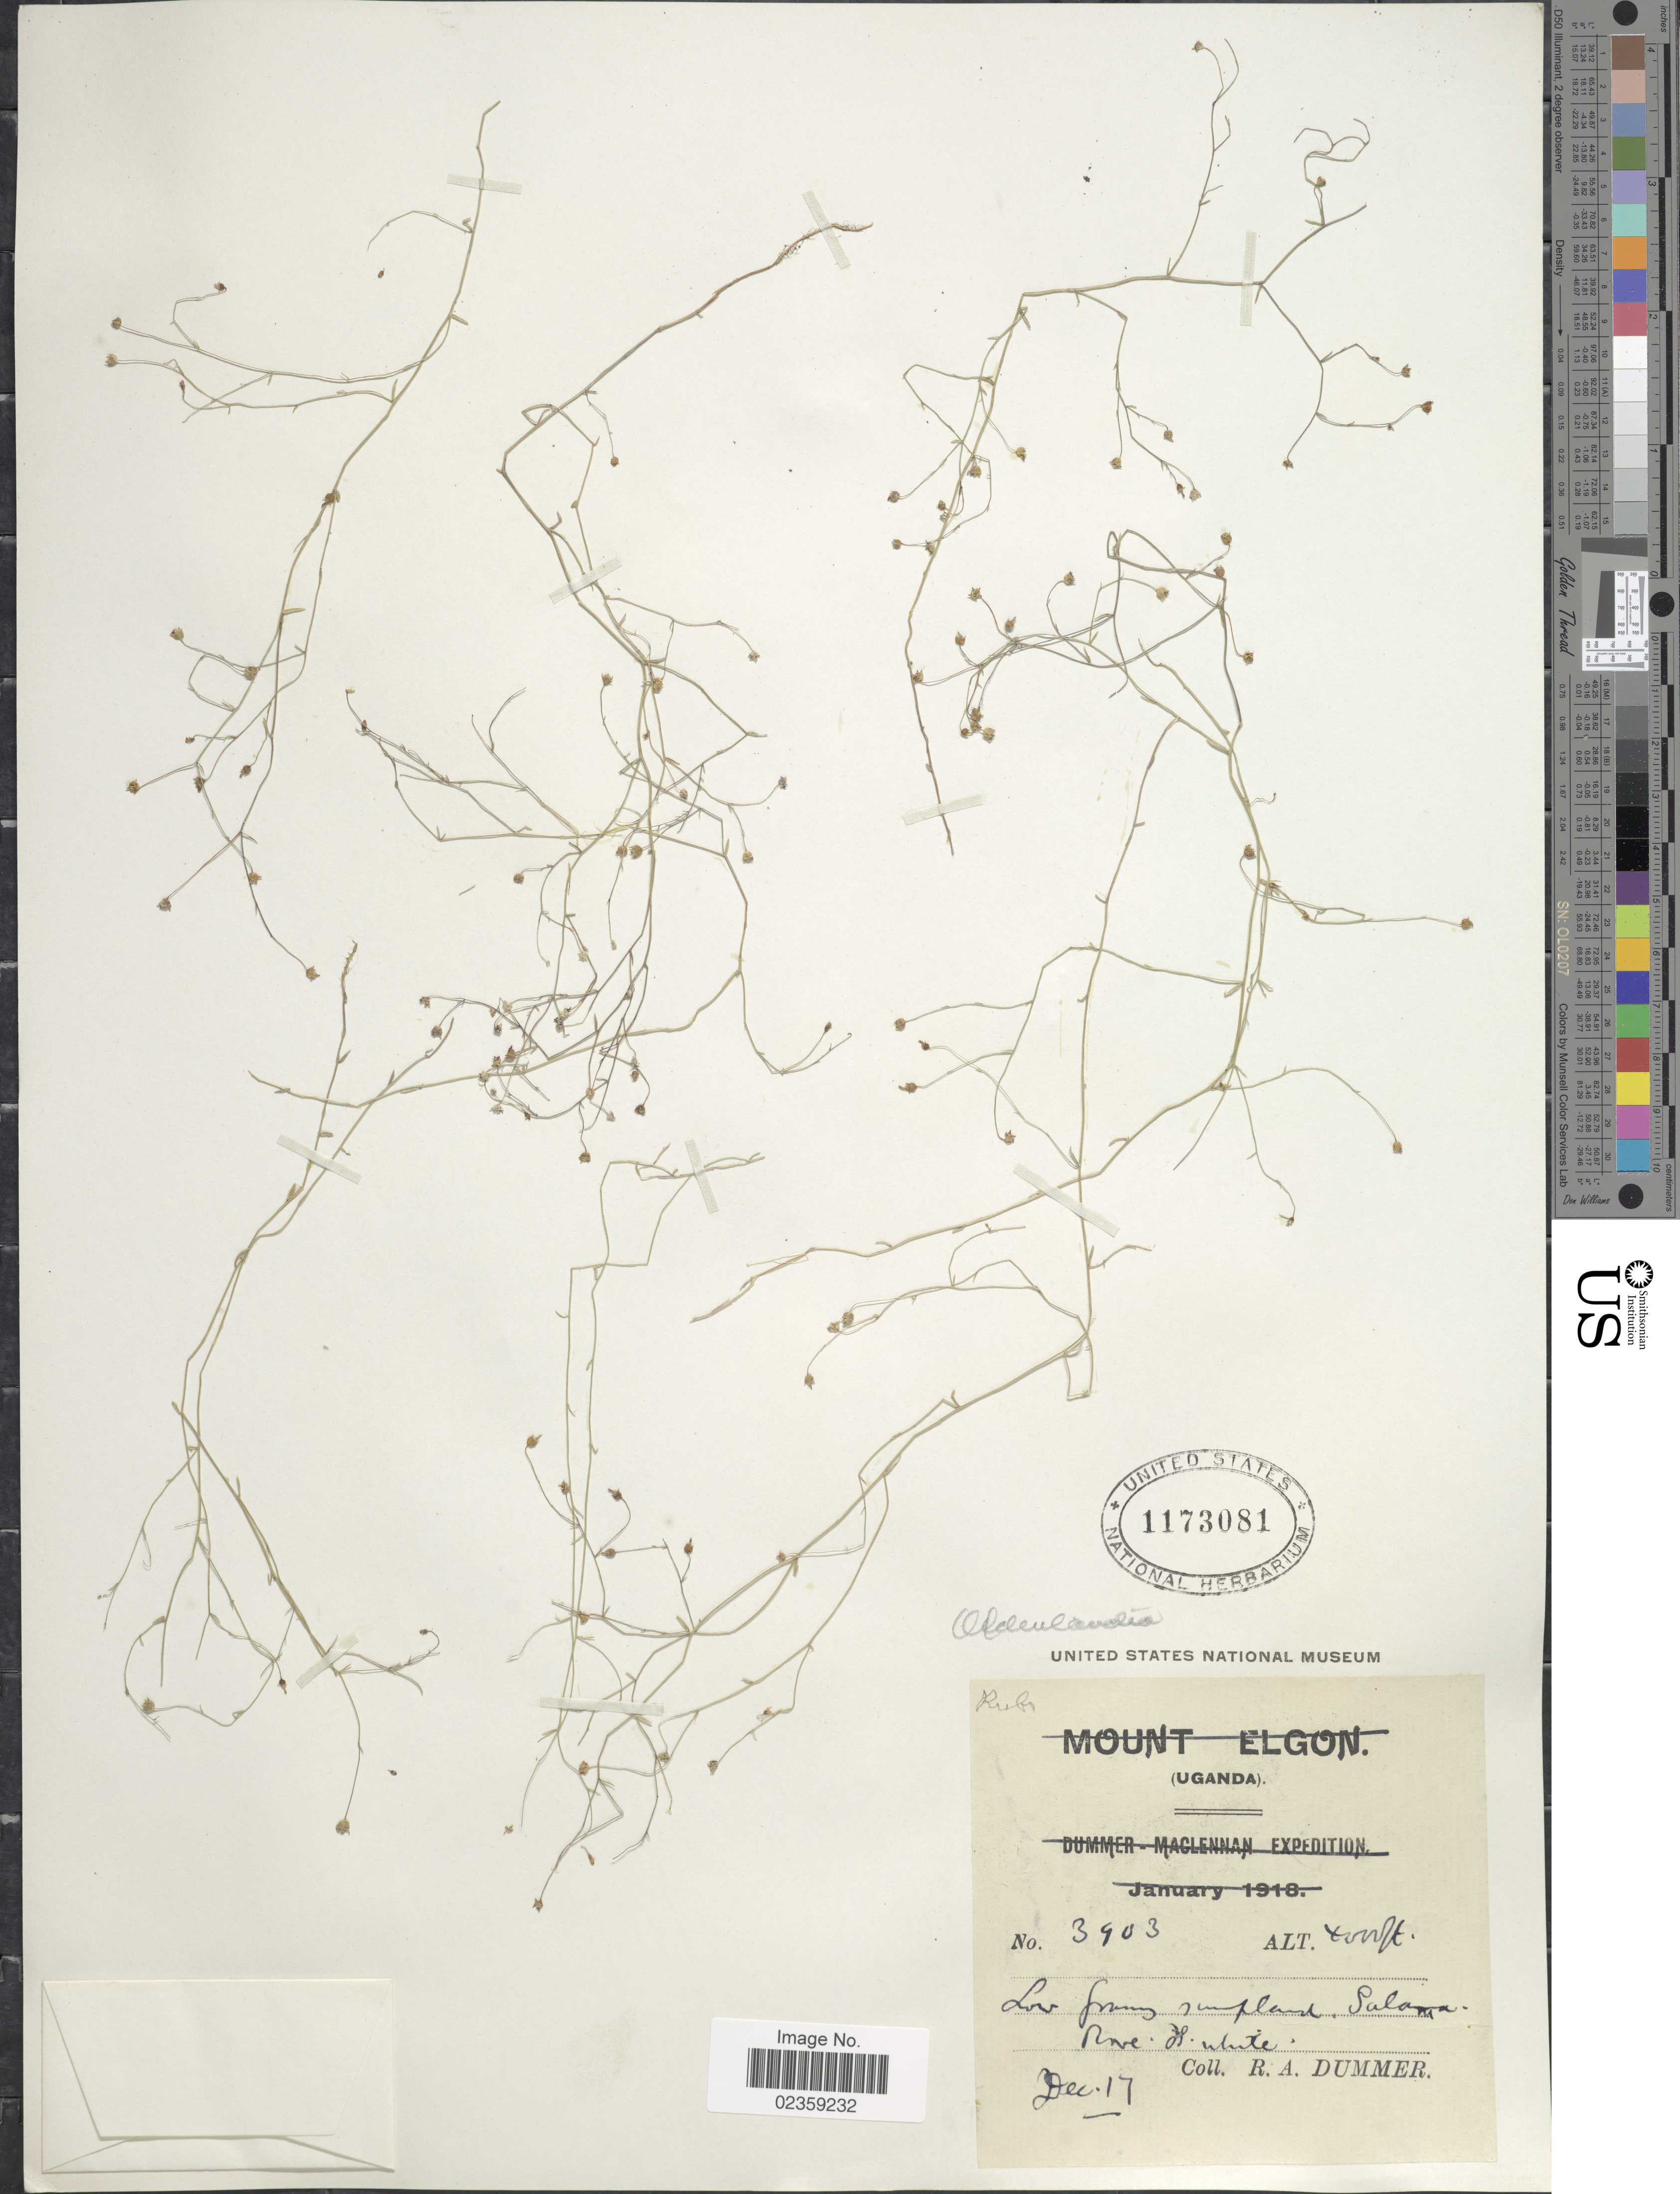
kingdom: Plantae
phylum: Tracheophyta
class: Magnoliopsida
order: Gentianales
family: Rubiaceae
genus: Oldenlandia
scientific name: Oldenlandia sp.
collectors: R. Dümmer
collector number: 3903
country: Uganda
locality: Low grassy swampland, Salama.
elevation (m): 1219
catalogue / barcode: US 1173081